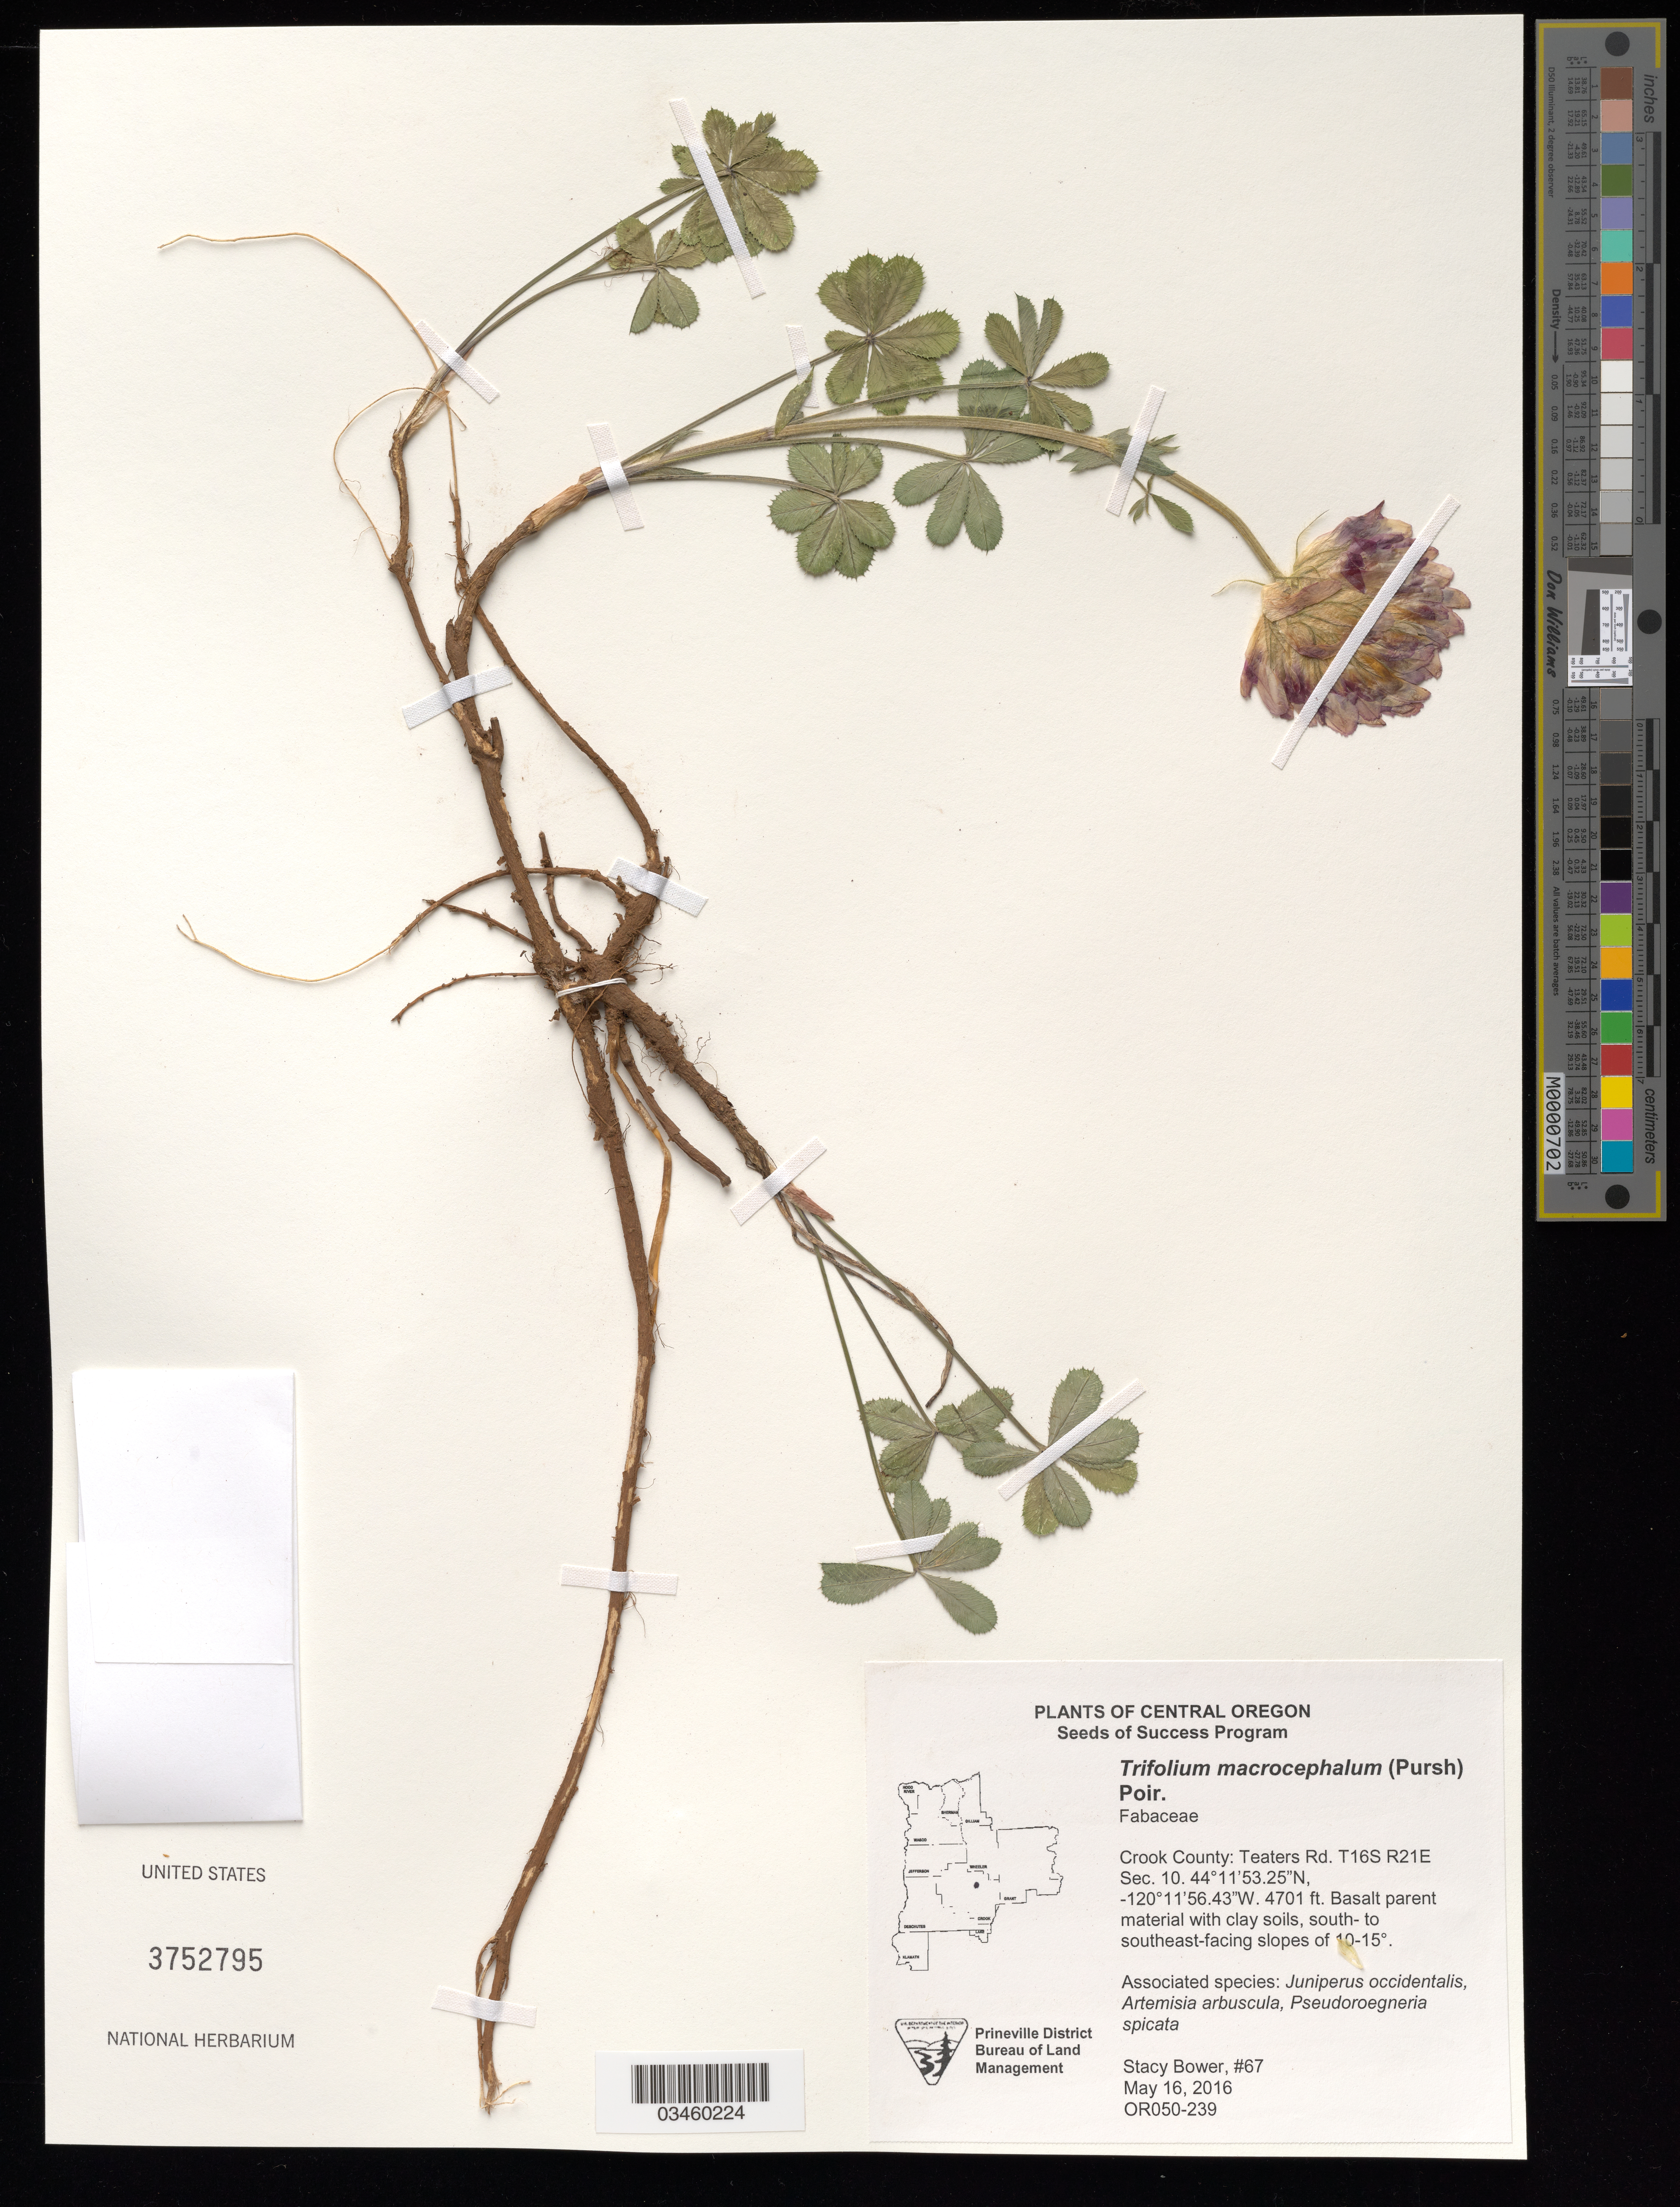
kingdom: Plantae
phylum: Tracheophyta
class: Magnoliopsida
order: Fabales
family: Fabaceae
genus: Trifolium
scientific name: Trifolium macrocephalum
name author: (Pursh) Poir.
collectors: S. Bower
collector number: OR050-239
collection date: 2016-05-16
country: United States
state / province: Oregon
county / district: Crook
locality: Teaters Rd. T16S R21E. Sec. 10.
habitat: Basalt parent material with clay soils. With Juniperus occidentalis, Pseudoroegneria spicata, Artimisia arbuscula.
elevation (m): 1433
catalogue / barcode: US 3752795